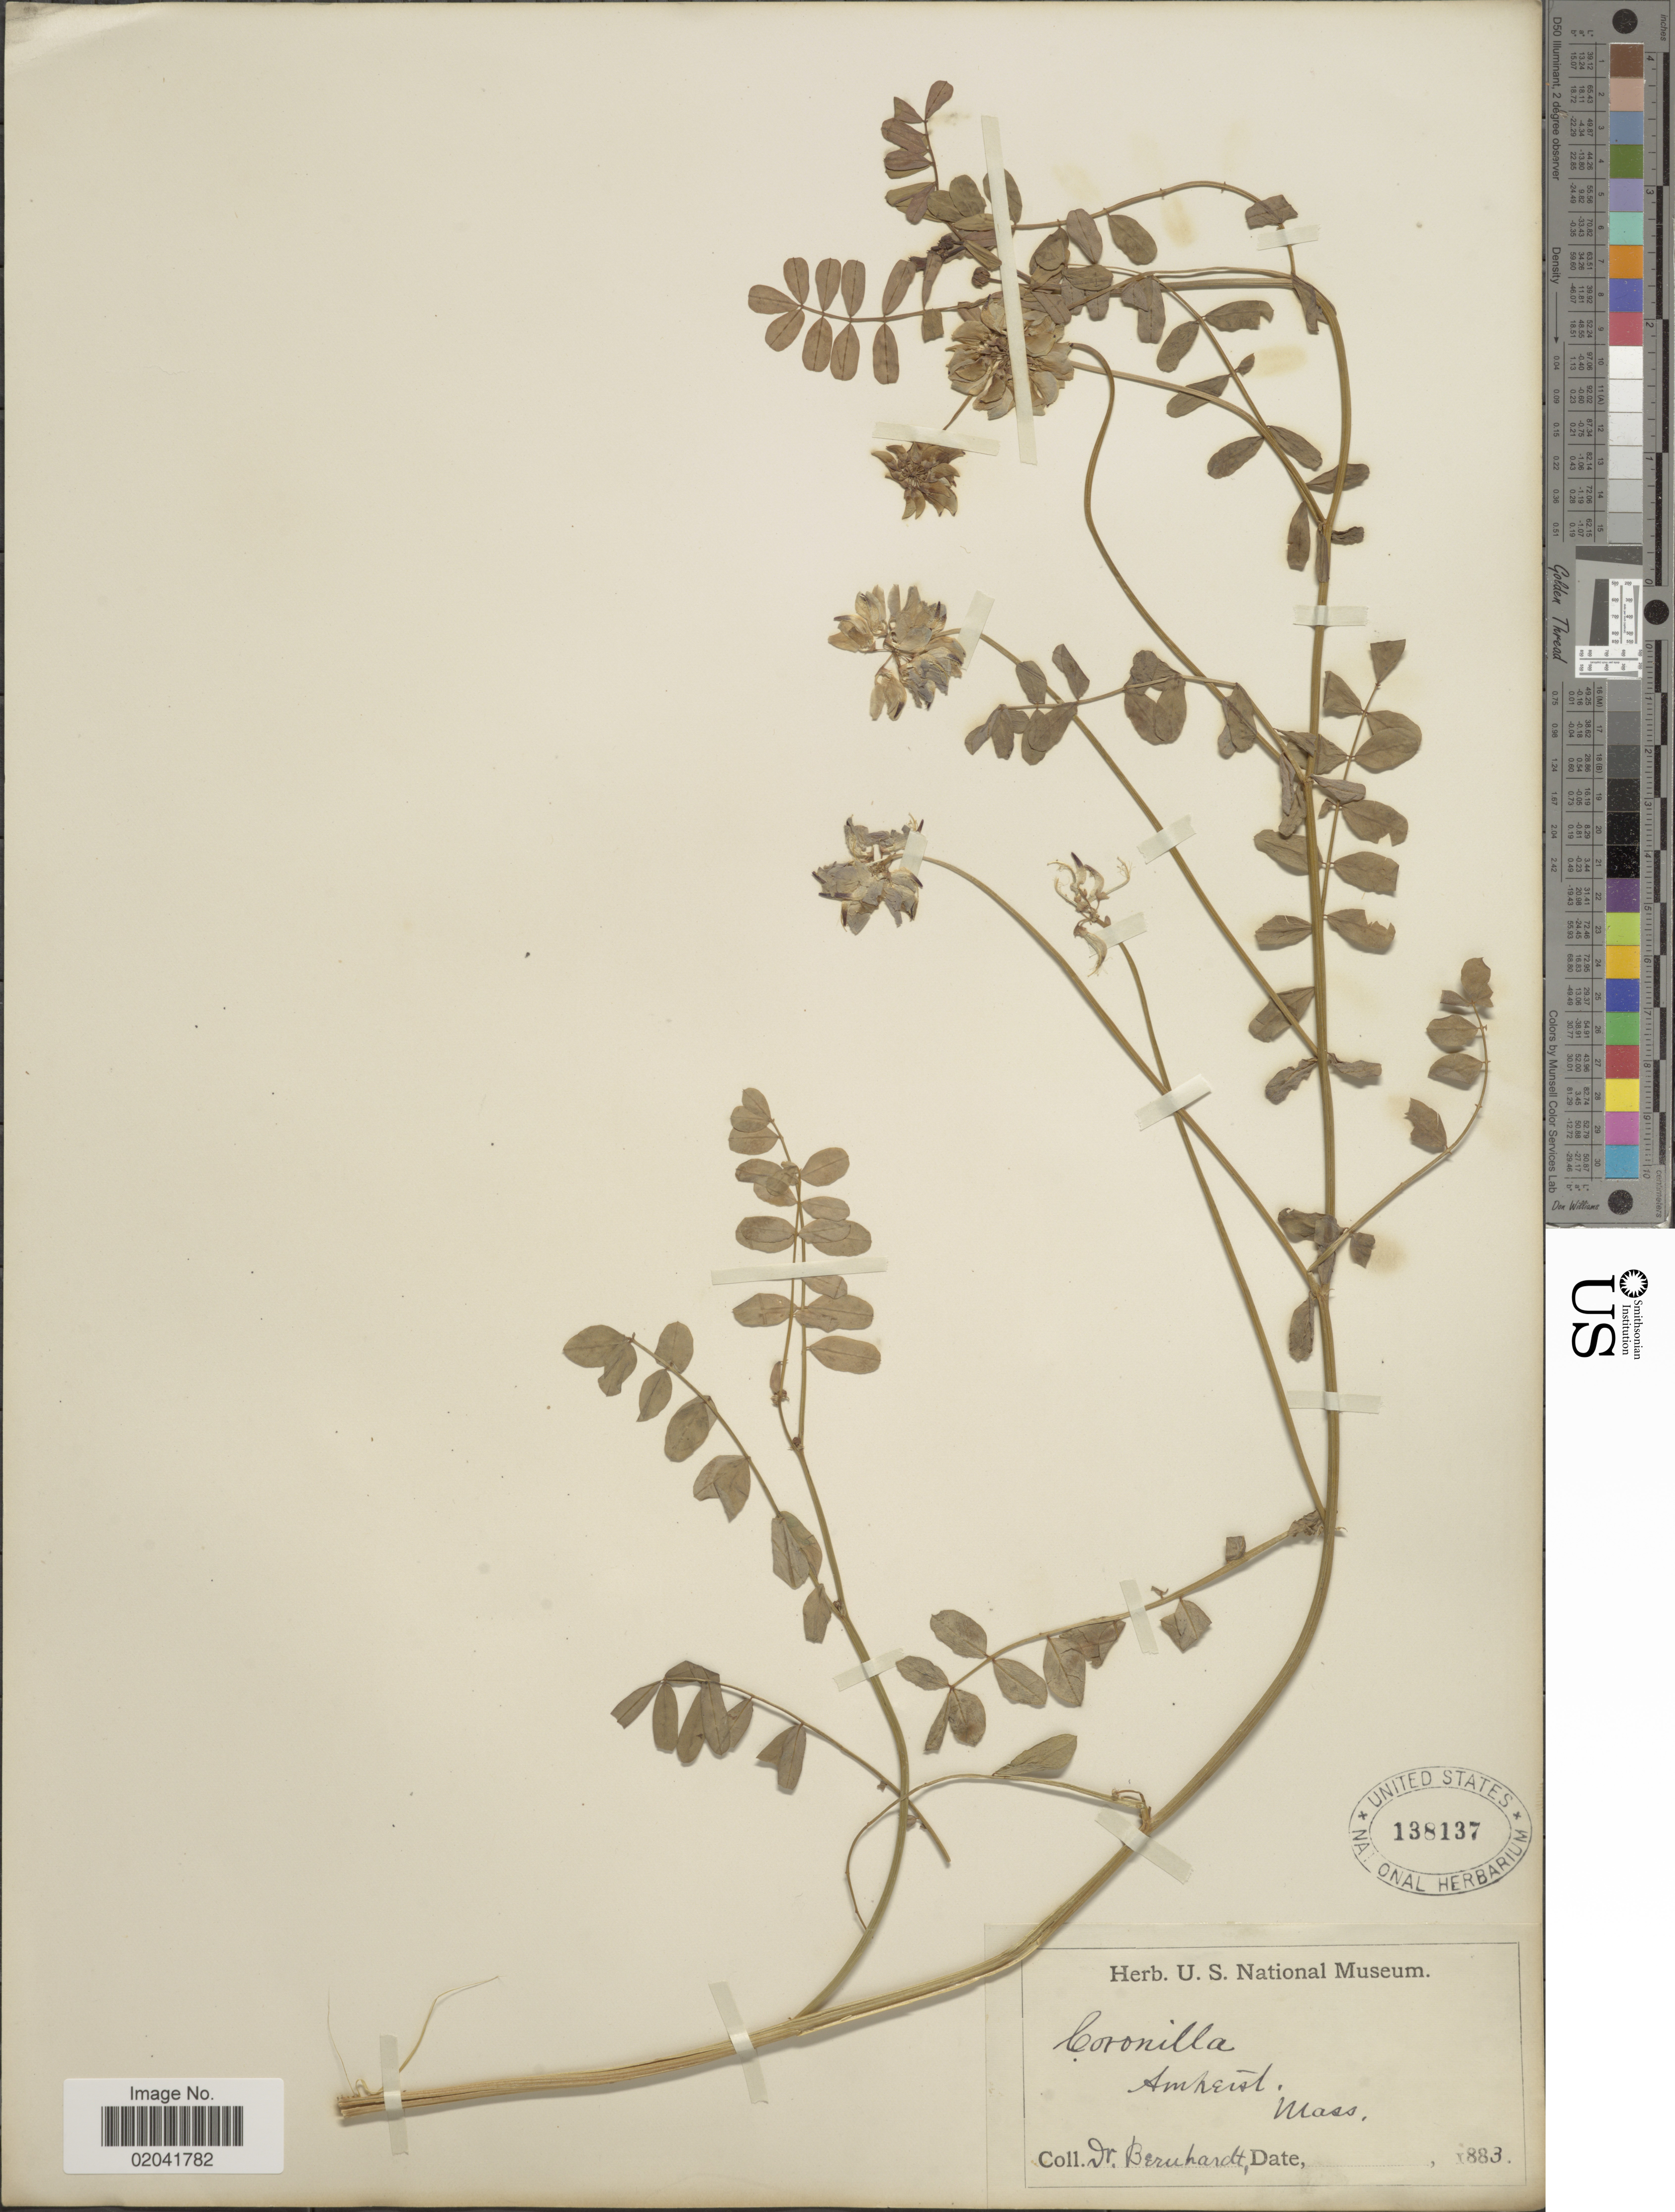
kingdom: Plantae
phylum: Tracheophyta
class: Magnoliopsida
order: Fabales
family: Fabaceae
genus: Coronilla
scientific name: Coronilla varia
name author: L.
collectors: -. Bernhardt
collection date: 1883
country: United States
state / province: Massachusetts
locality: Amheist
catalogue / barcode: US 138137